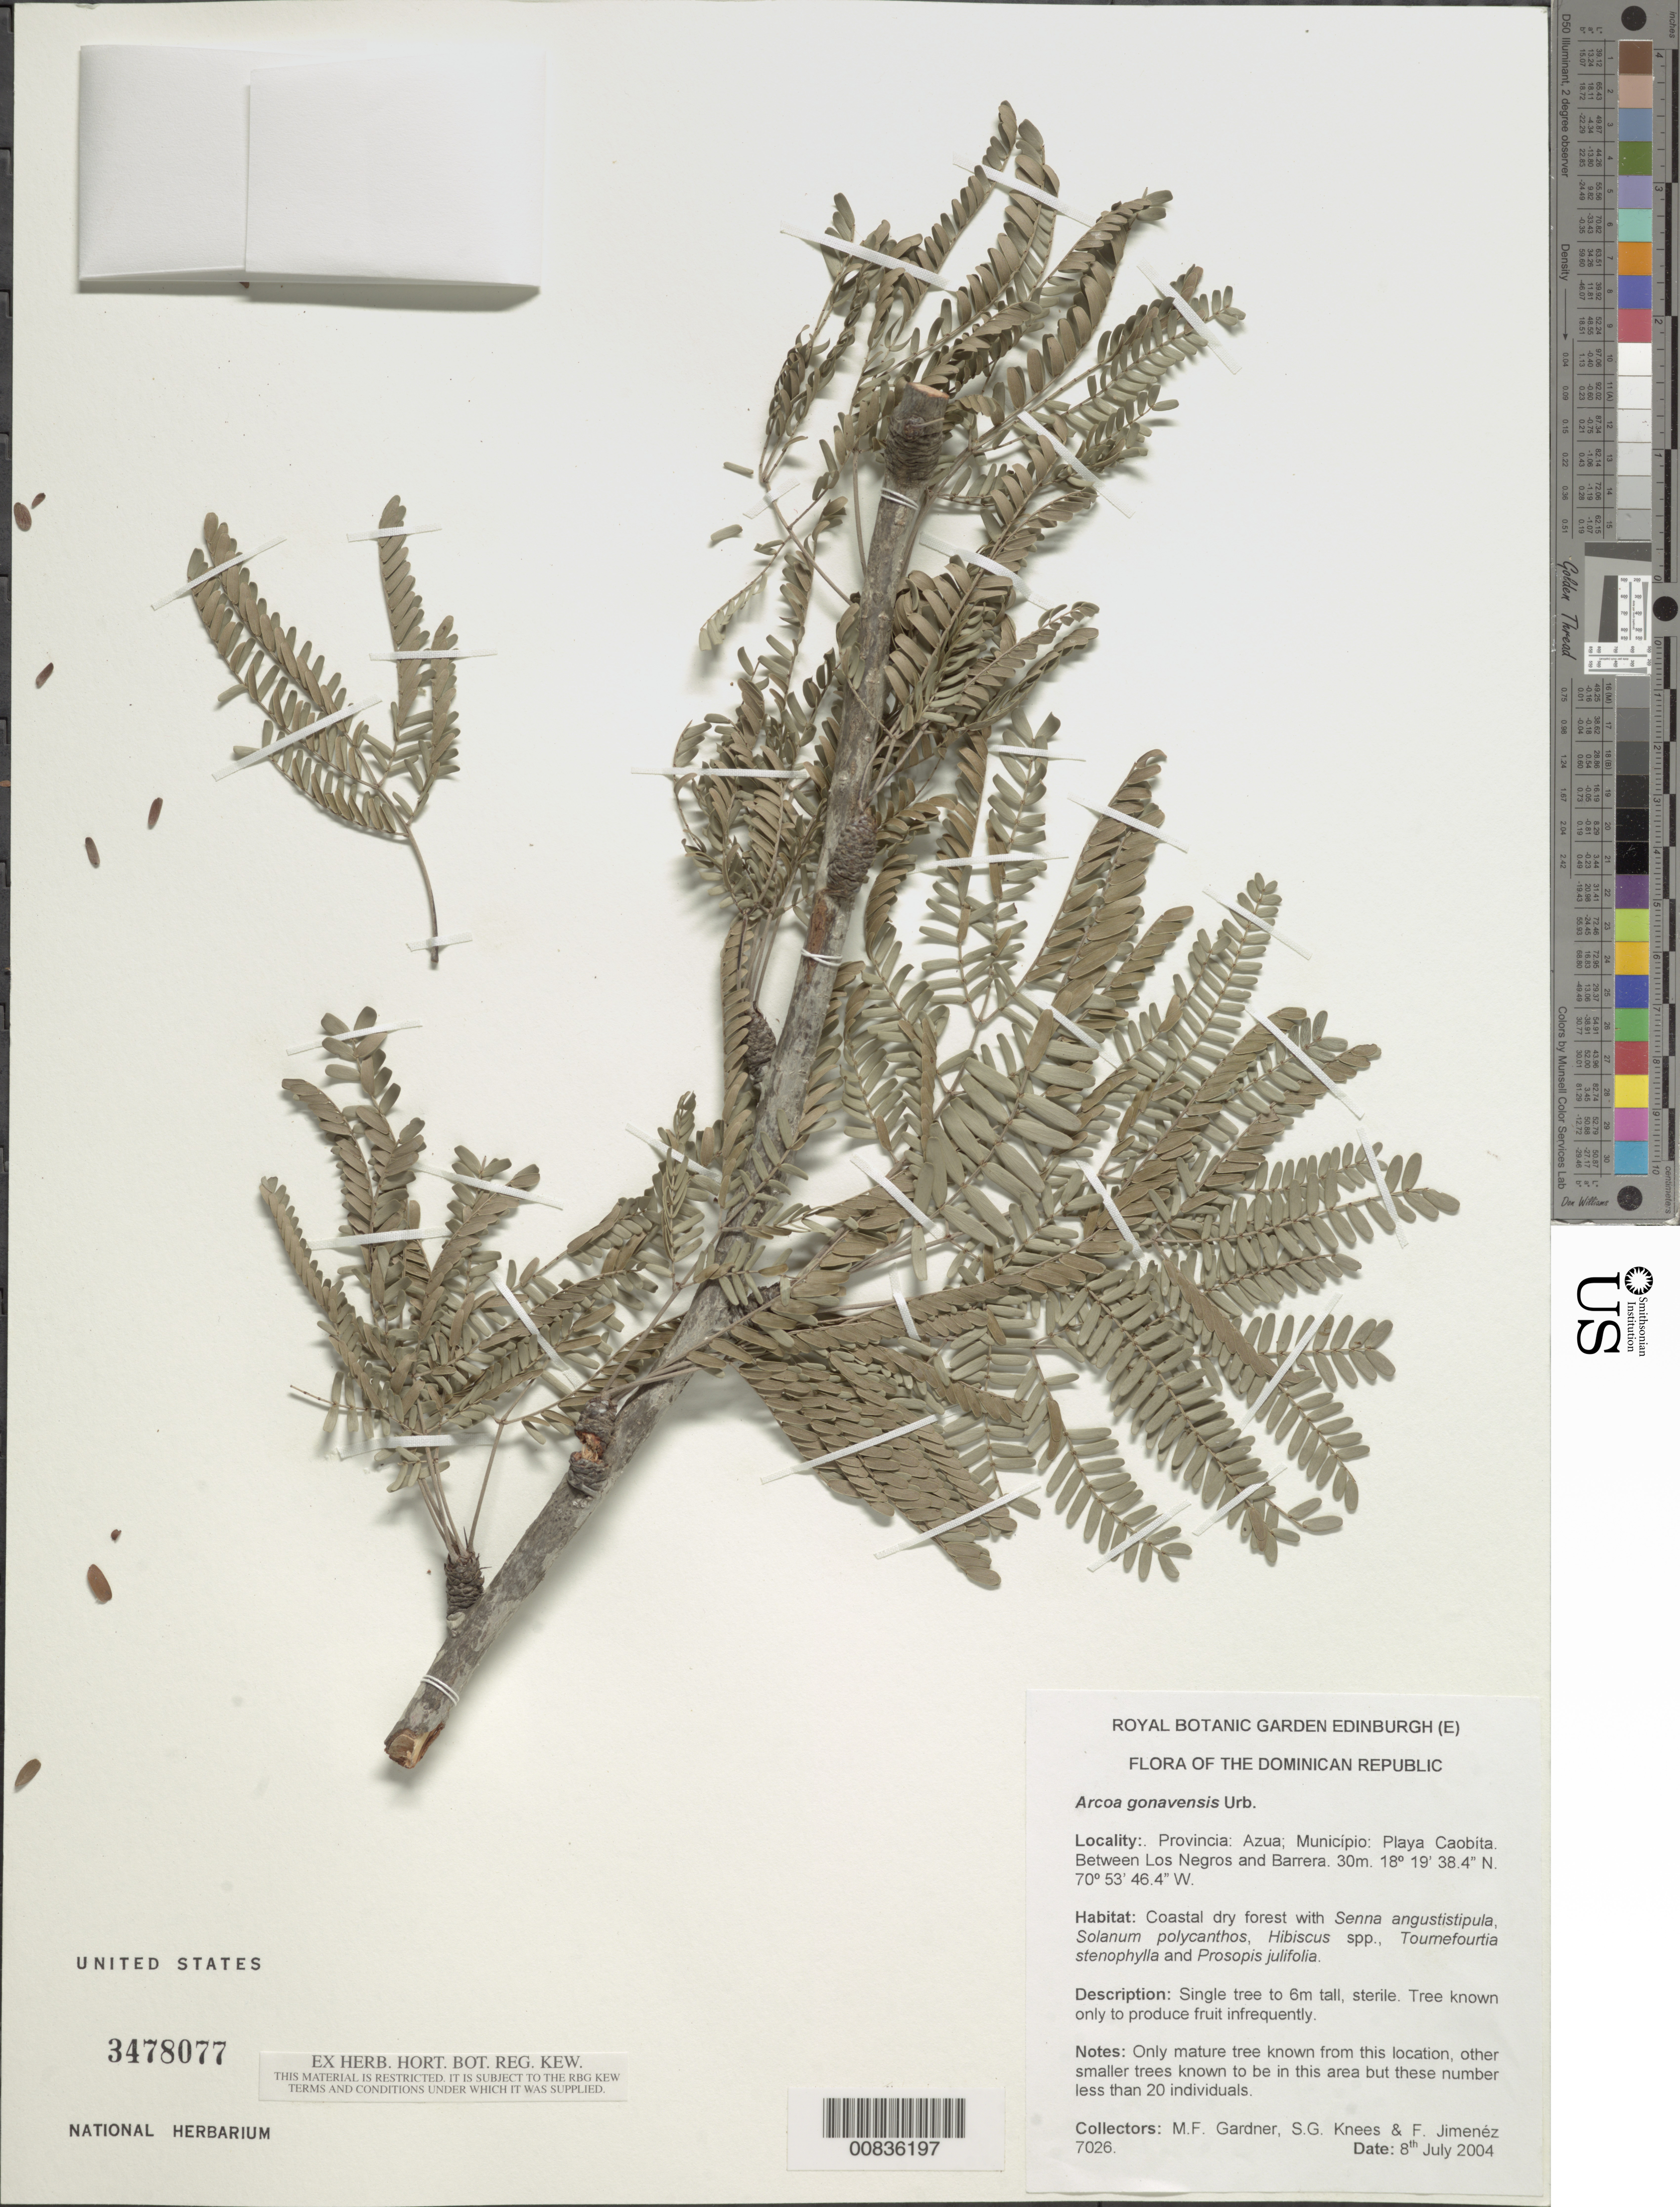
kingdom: Plantae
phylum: Tracheophyta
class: Magnoliopsida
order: Fabales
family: Fabaceae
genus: Arcoa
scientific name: Arcoa gonavensis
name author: Urb.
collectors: M. Gardner, S. Knees & F. Jiménez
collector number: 7026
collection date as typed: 08 Jul 2004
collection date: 2004-07-08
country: Dominican Republic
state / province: Azua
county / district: Playa Caobíta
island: Hispaniola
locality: Between Los Negros and Barrera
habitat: Coastal dry forest with Senna angustistipula, Solanum polycanthos, Hibiscus spp., Toumefourtia stenophylla and P. julifolia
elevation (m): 30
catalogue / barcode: US 3478077